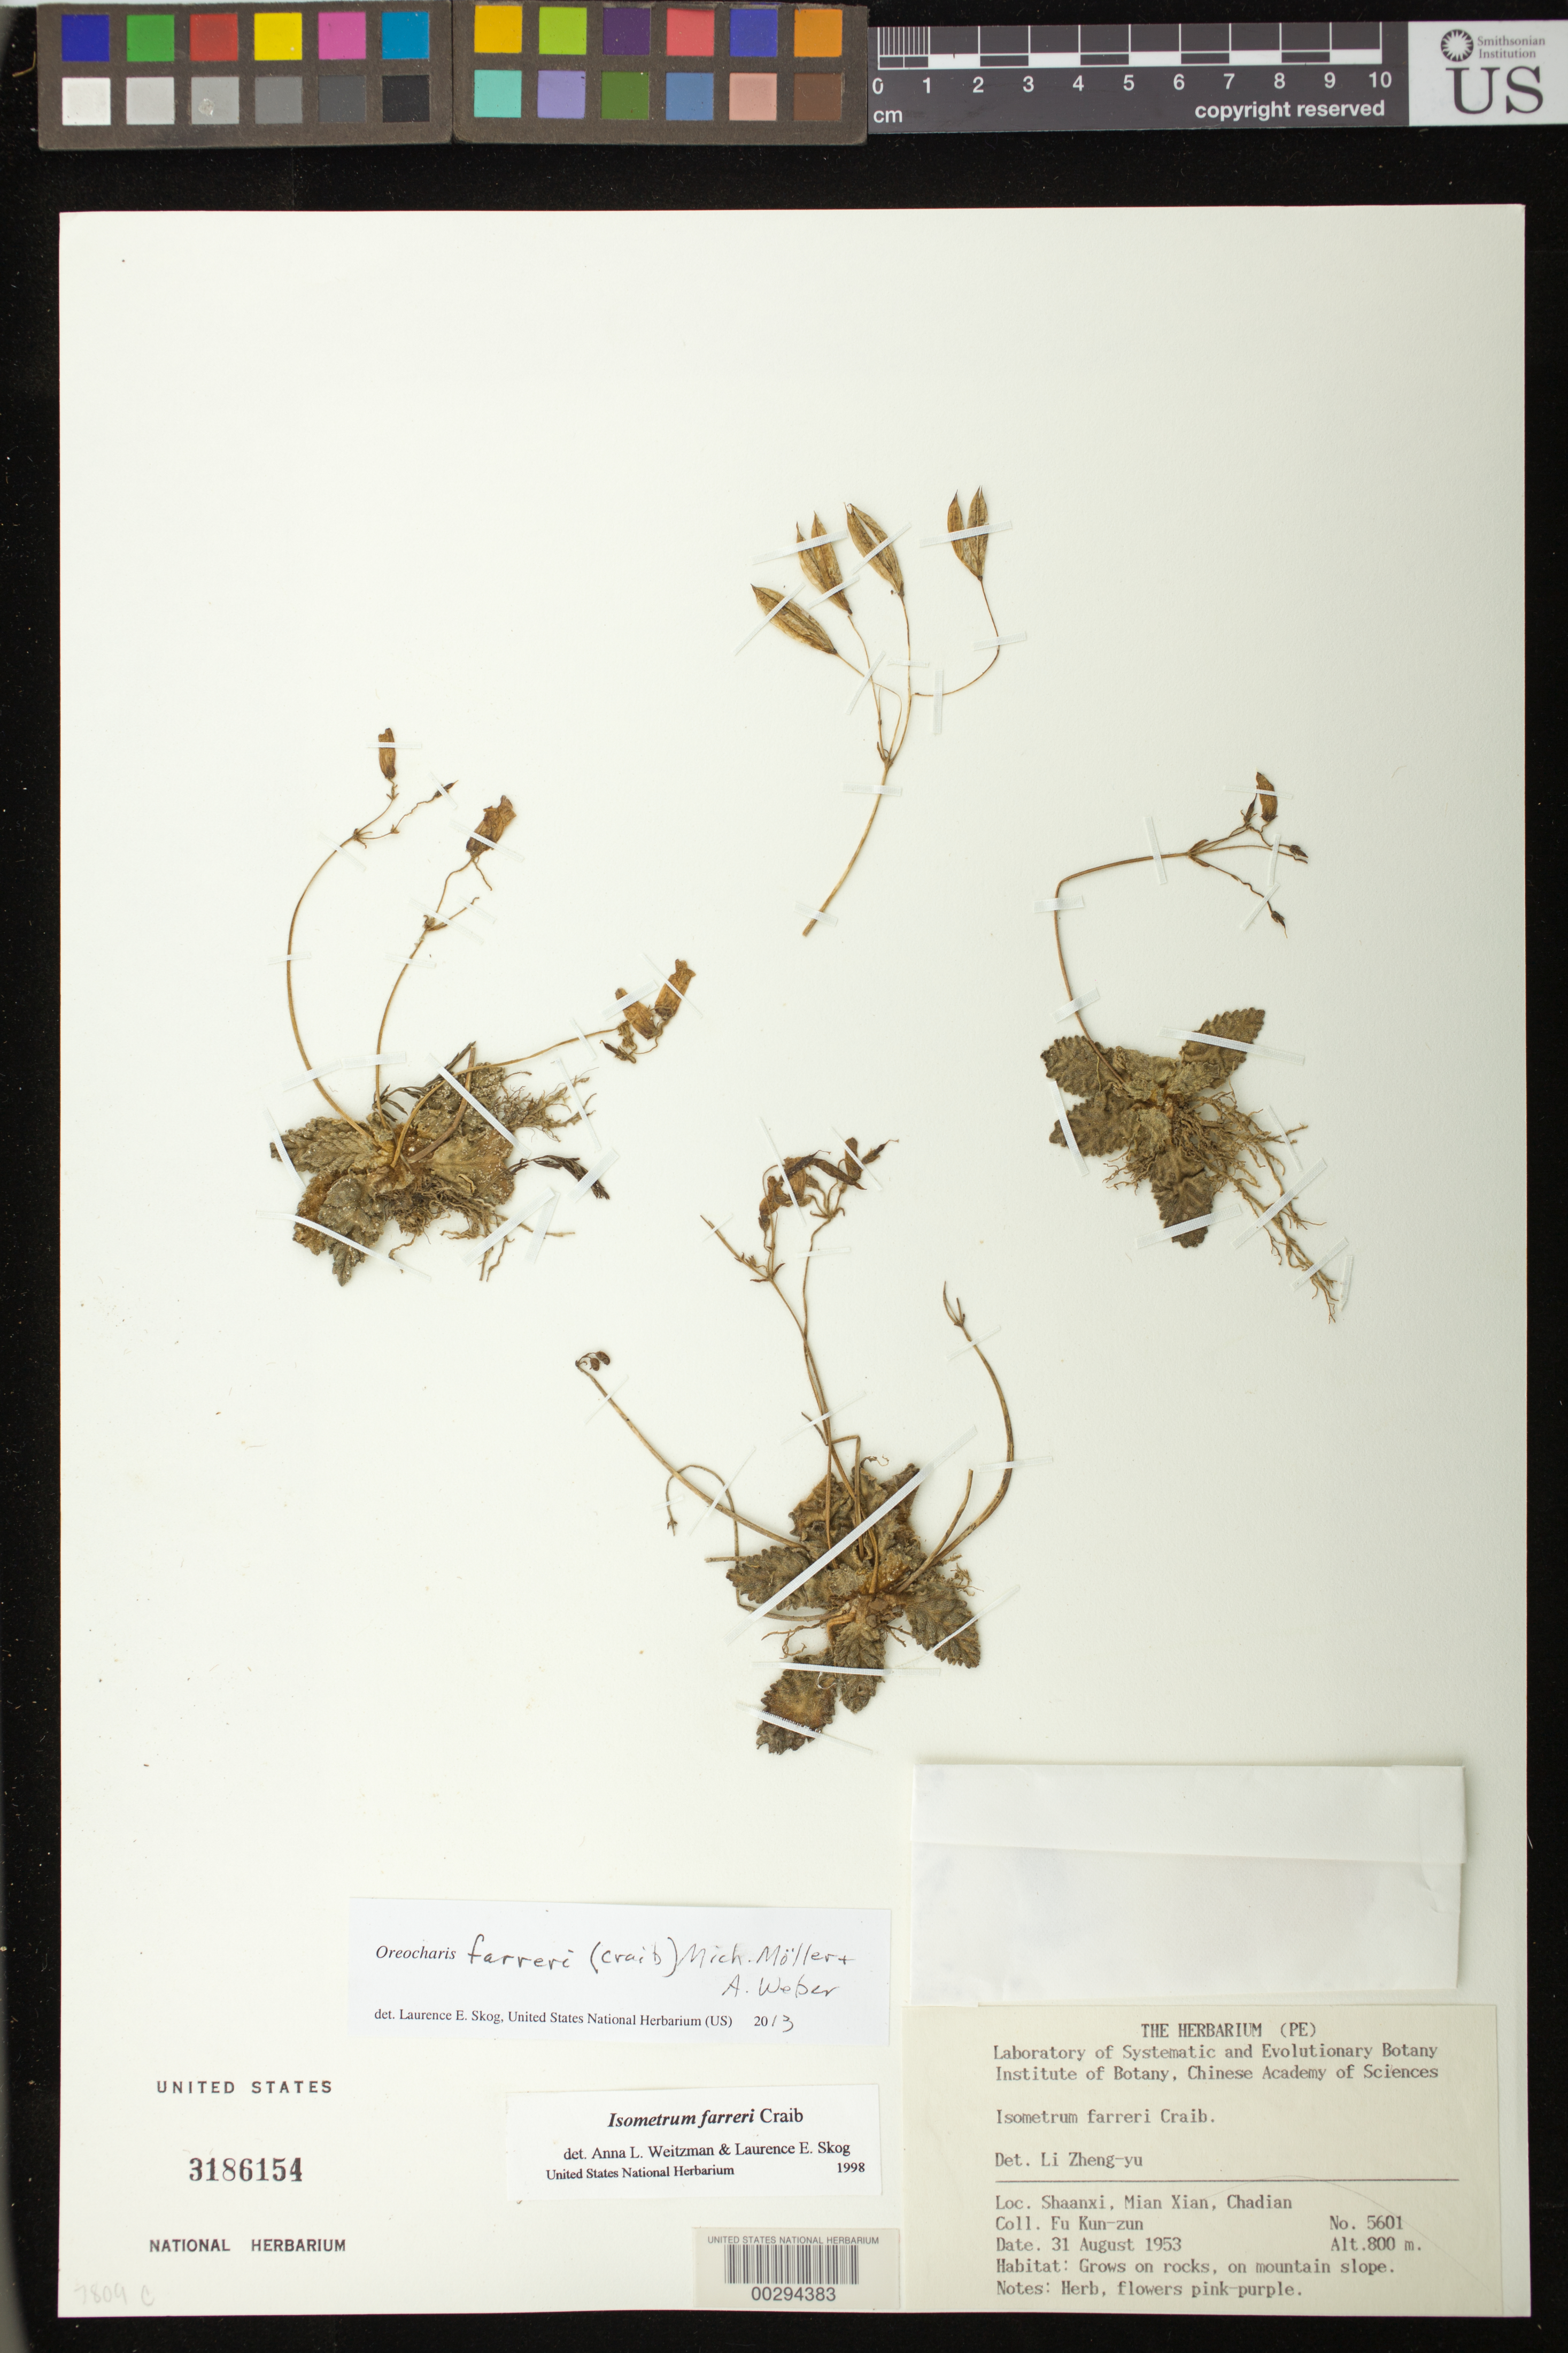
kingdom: Plantae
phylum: Tracheophyta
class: Magnoliopsida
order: Lamiales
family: Gesneriaceae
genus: Oreocharis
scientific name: Oreocharis farreri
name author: (Craib) Mich. Möller & A. Weber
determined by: Skog, Laurence E.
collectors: F. Kun-zun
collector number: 5601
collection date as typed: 31 Aug 1953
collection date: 1953-08-31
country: China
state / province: Shaanxi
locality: Shaanxi, mian xian, chadian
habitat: Grows on rocks, on mountain slope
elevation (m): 800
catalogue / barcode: US 3186154